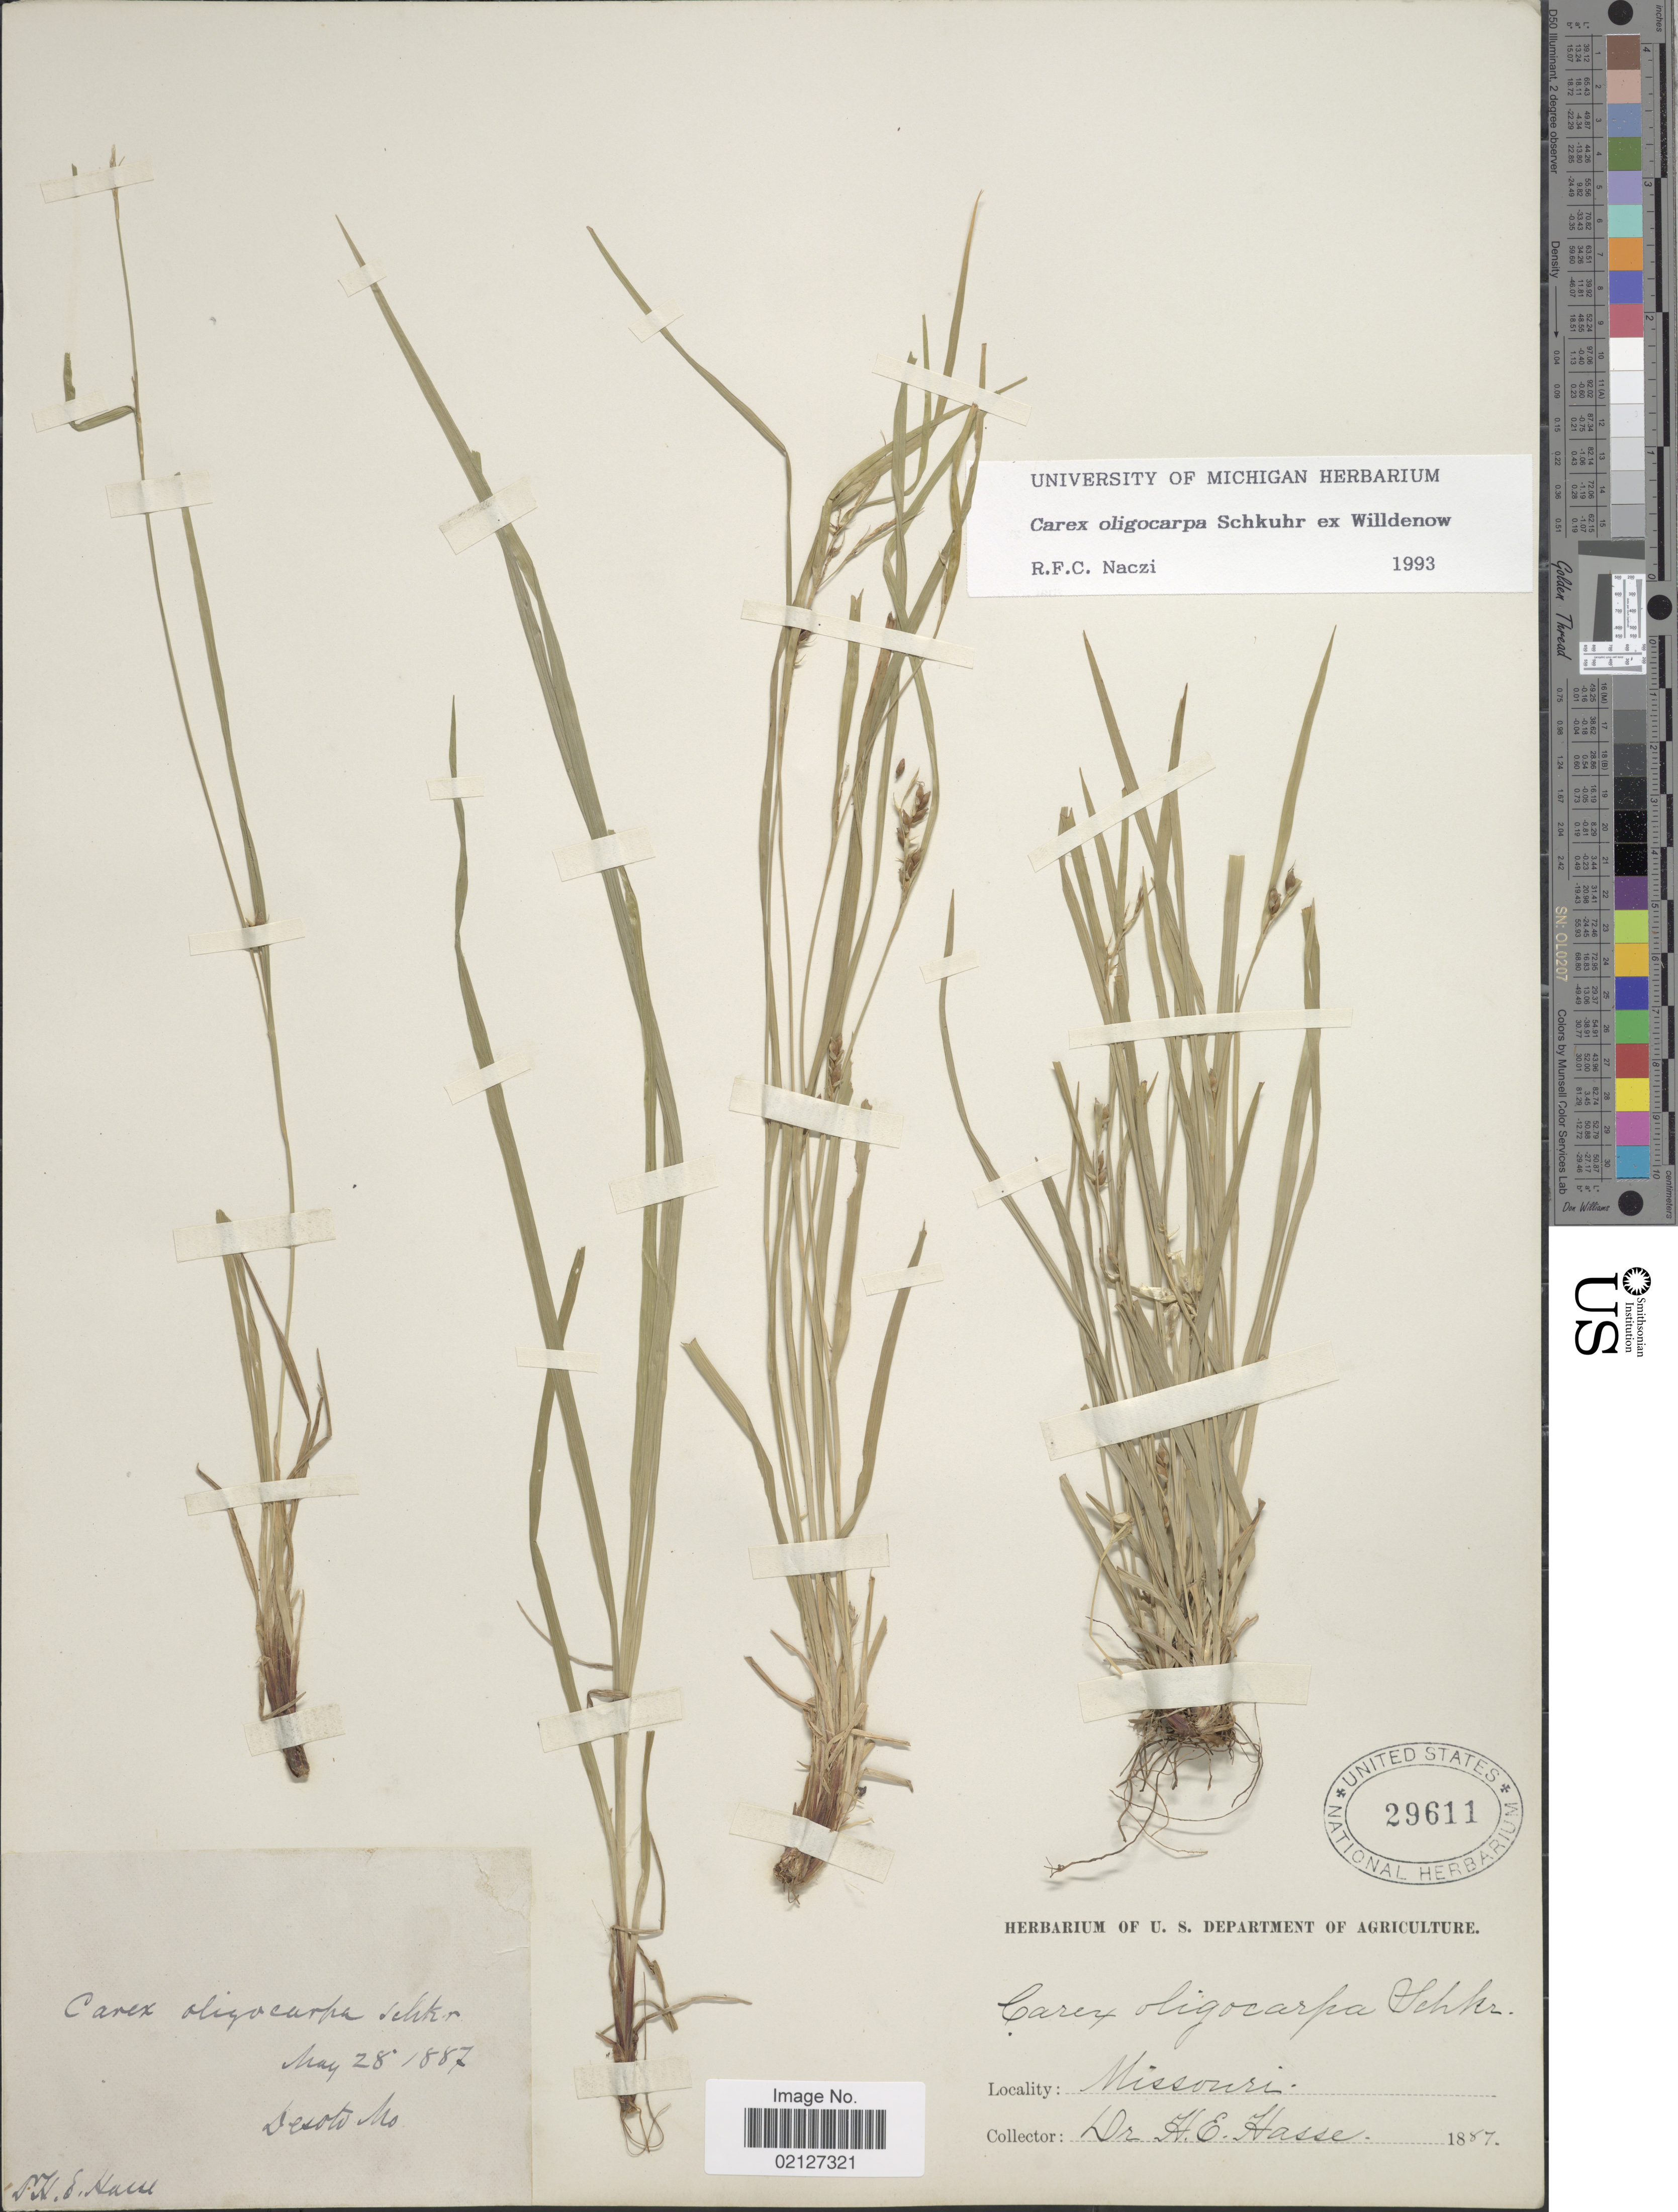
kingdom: Plantae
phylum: Tracheophyta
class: Liliopsida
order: Poales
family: Cyperaceae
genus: Carex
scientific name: Carex oligocarpa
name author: Willd.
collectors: H. E. Hasse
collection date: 1887-05-28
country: United States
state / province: Missouri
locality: Desoto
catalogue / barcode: US 29611